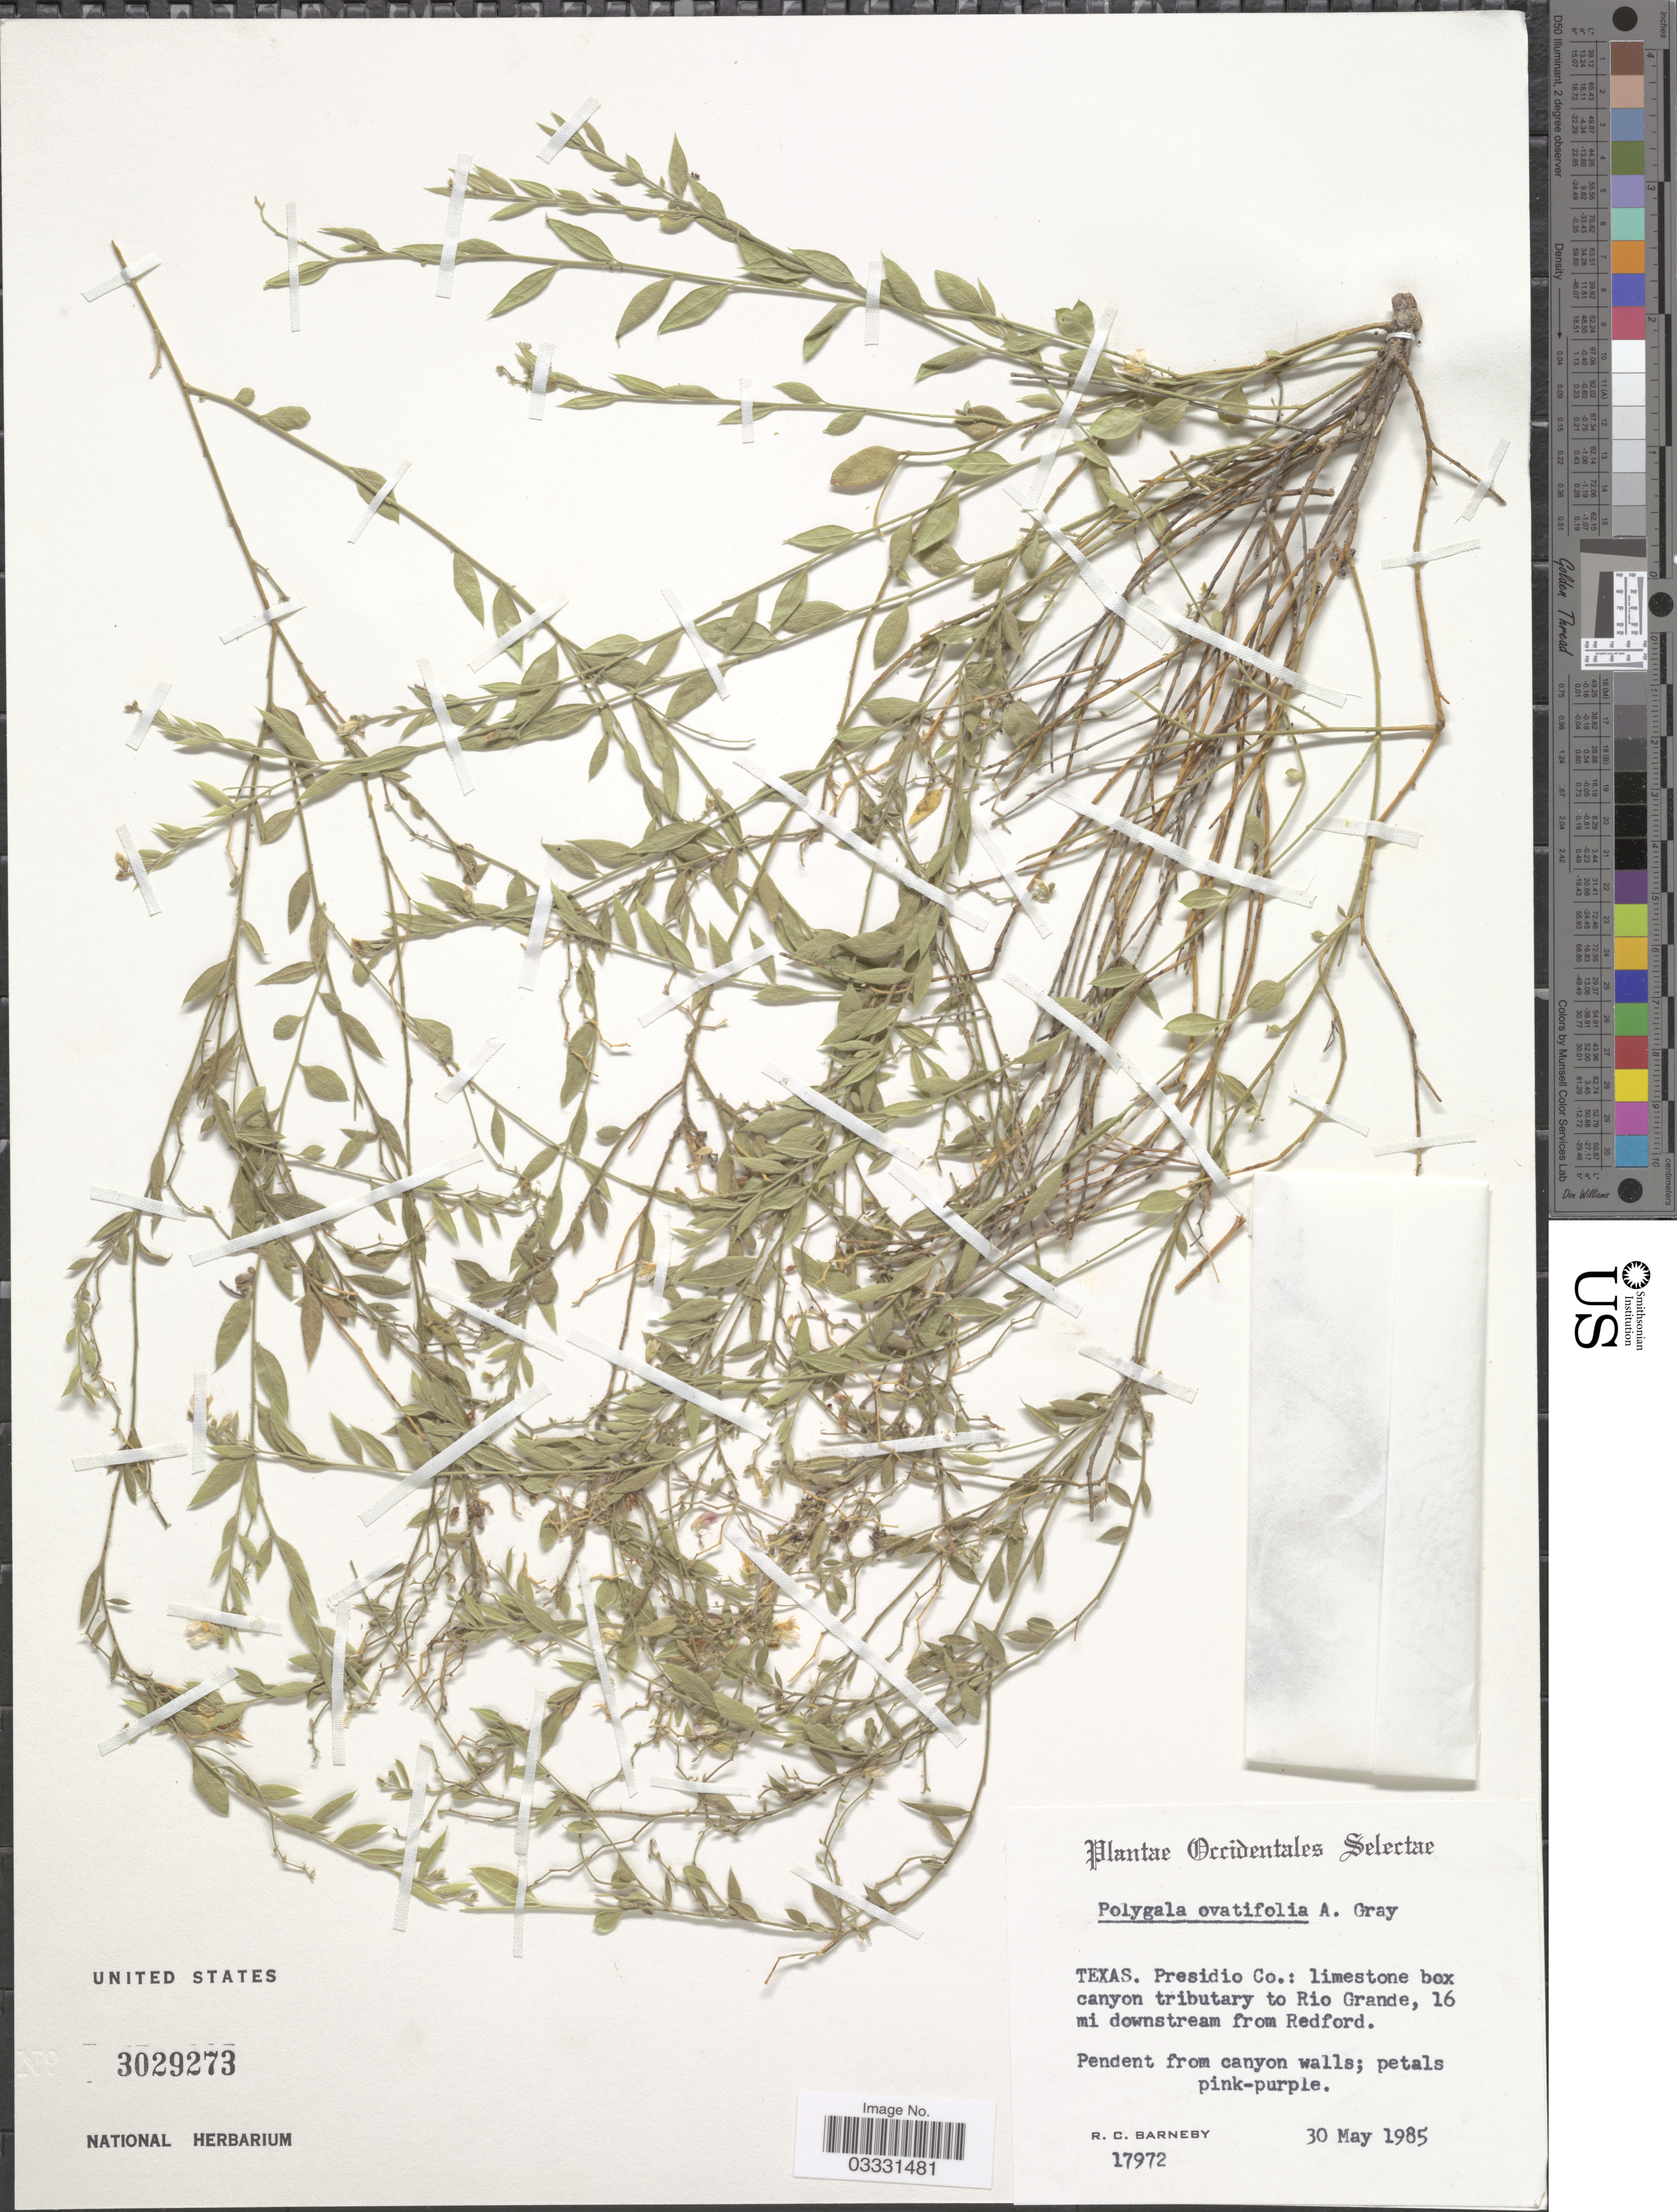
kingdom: Plantae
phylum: Tracheophyta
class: Magnoliopsida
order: Fabales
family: Polygalaceae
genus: Hebecarpa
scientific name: Hebecarpa ovatifolia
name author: (A. Gray) J.R. Abbott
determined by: Strong, Mark T., (BOT), Smithsonian Institution - National Museum of Natural History (UNITED STATES)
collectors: R. C. Barneby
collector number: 17972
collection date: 1985-05-30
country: United States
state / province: Texas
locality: Occidentales Selectae. Presidio Co.: limestone box canyon tributary to Rio Grande, 16 mi downstream from Redford.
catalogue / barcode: US 3029273